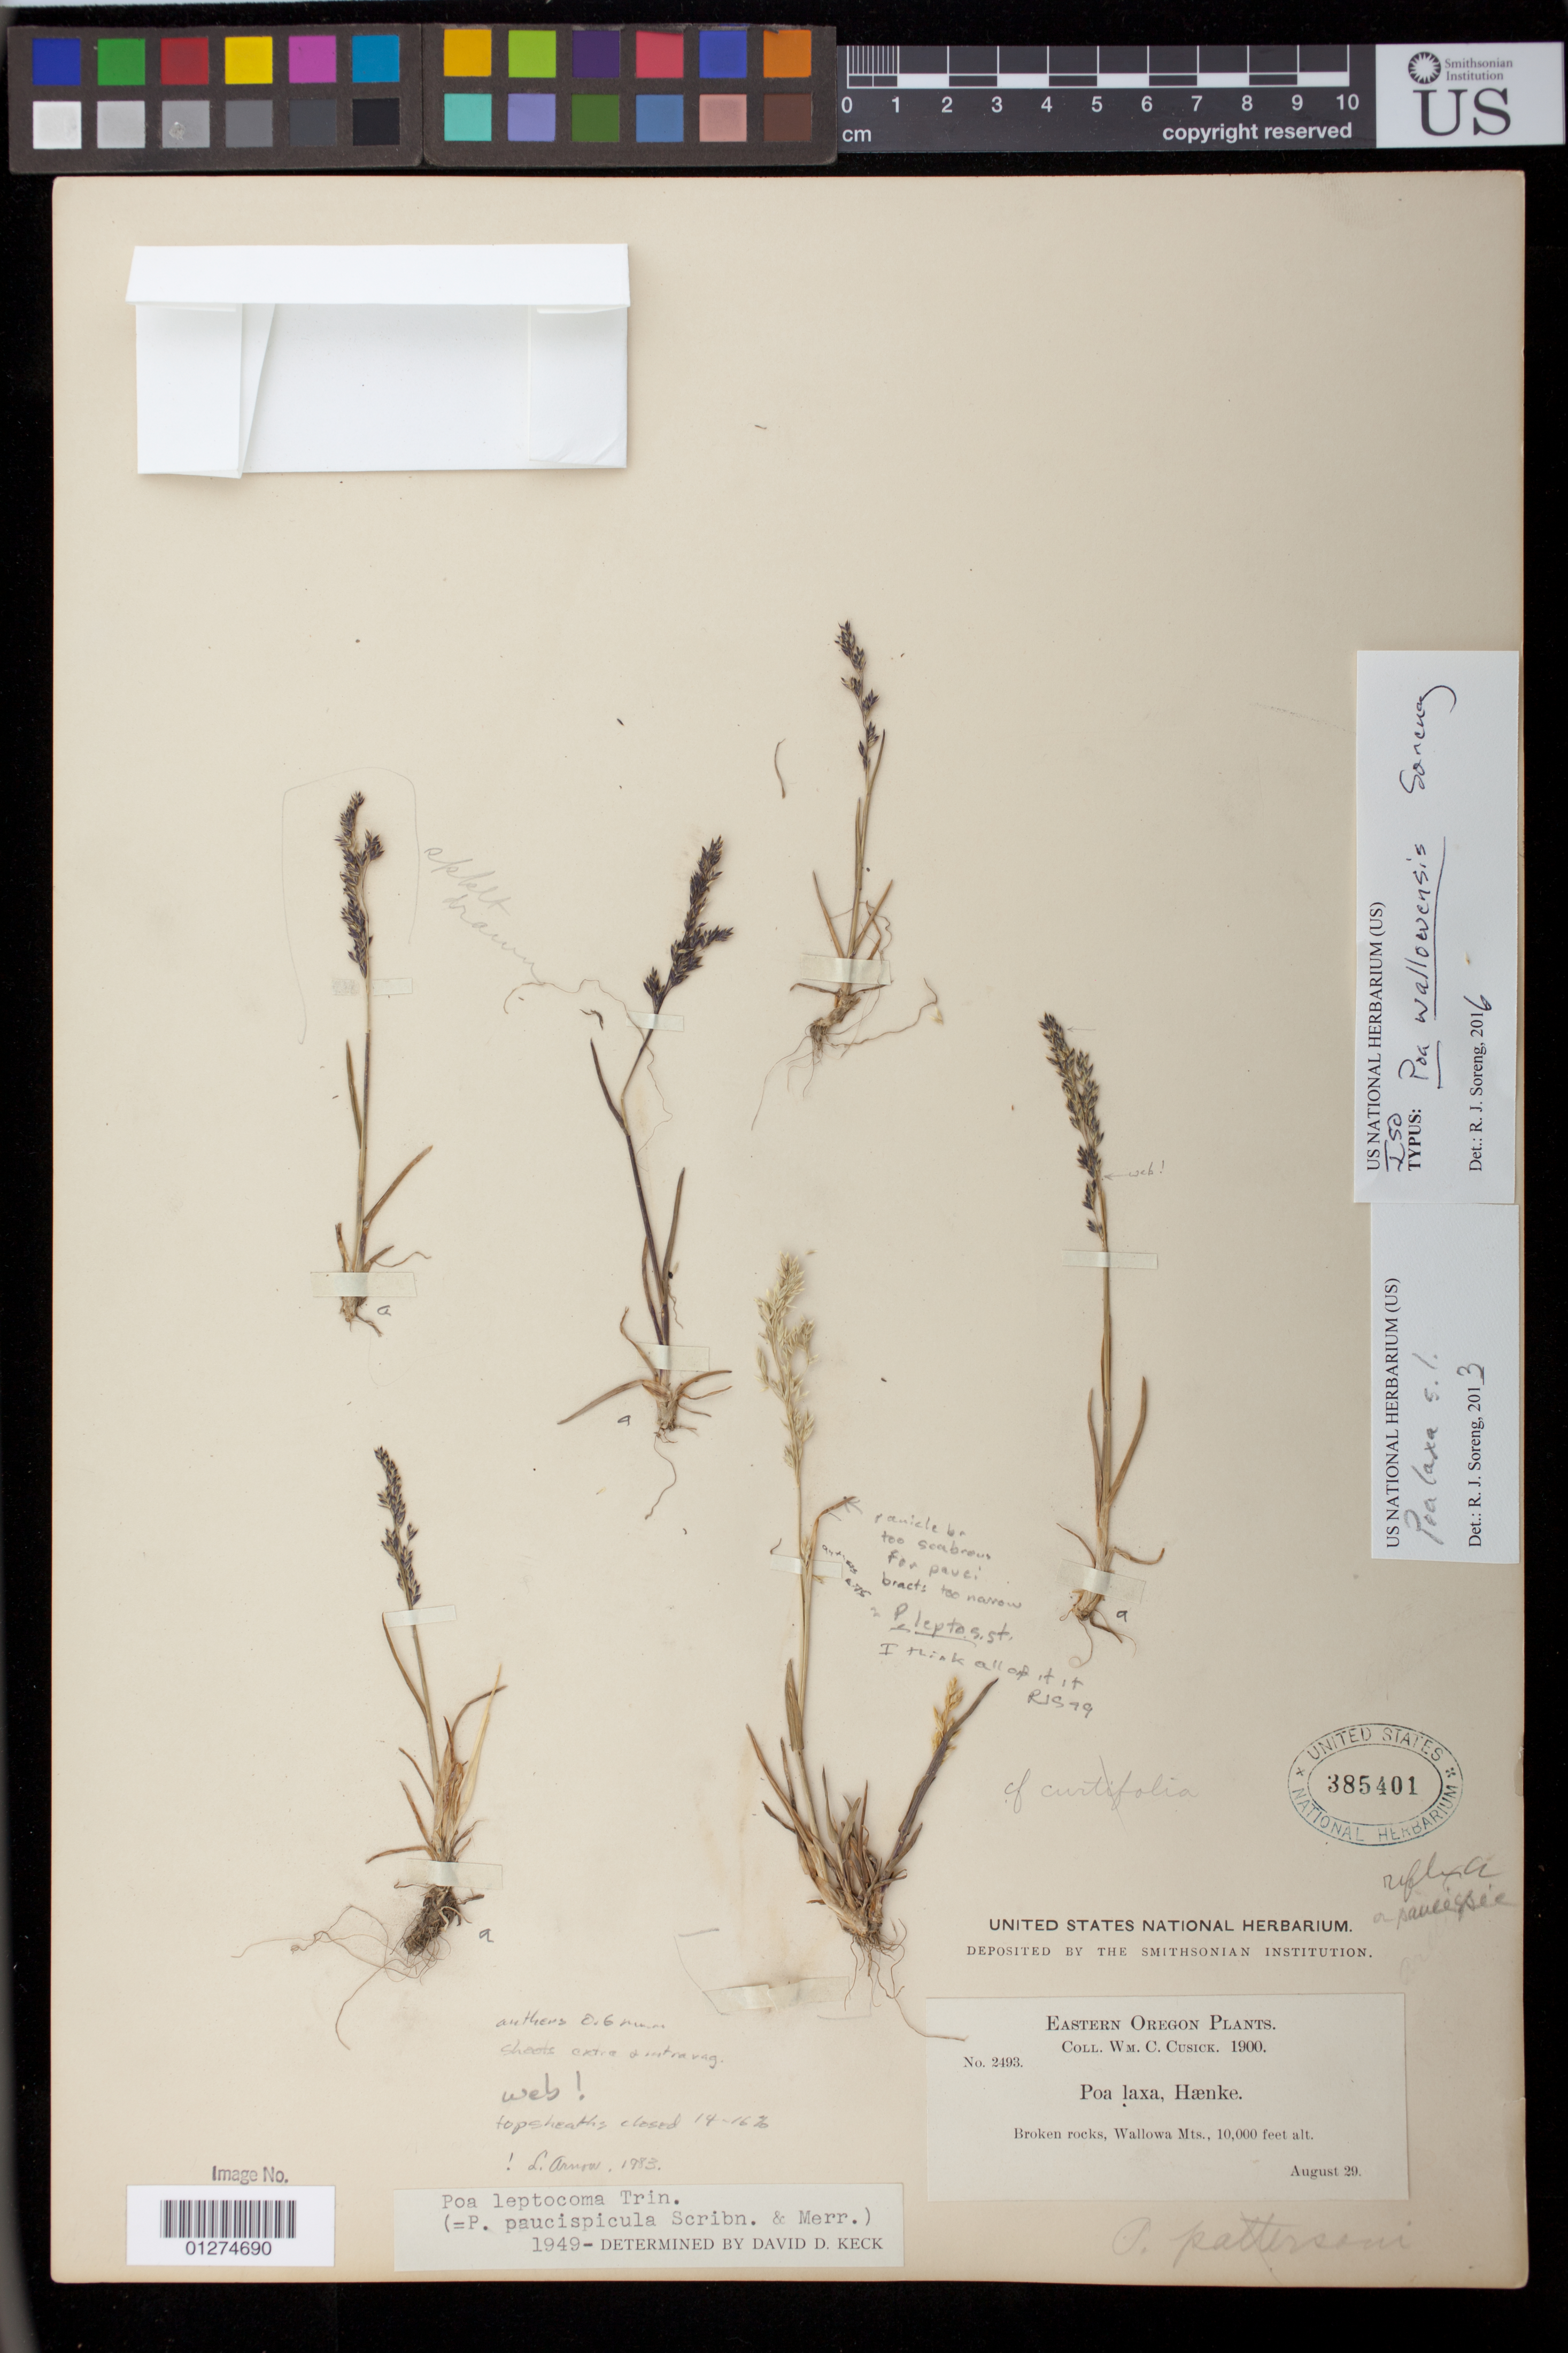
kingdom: Plantae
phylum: Tracheophyta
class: Liliopsida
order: Poales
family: Poaceae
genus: Poa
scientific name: Poa wallowensis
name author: Soreng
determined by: Soreng, Robert J., Research Associate (BOT), Smithsonian Institution - National Museum of Natural History (UNITED STATES)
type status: Isotype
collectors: W. C. Cusick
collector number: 2493 (pp a)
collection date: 1900-08-29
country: United States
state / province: Oregon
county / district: Wallowa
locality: Wallowa Mts.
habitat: Alpine, broken rocks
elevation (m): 3048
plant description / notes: Several individual plants mounted on sheet, apparently representing a mixture of 2 taxa. Cusick 2493 "US385401! (RJS p.p. a)" cited in protologue as isotype.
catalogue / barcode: US 385401